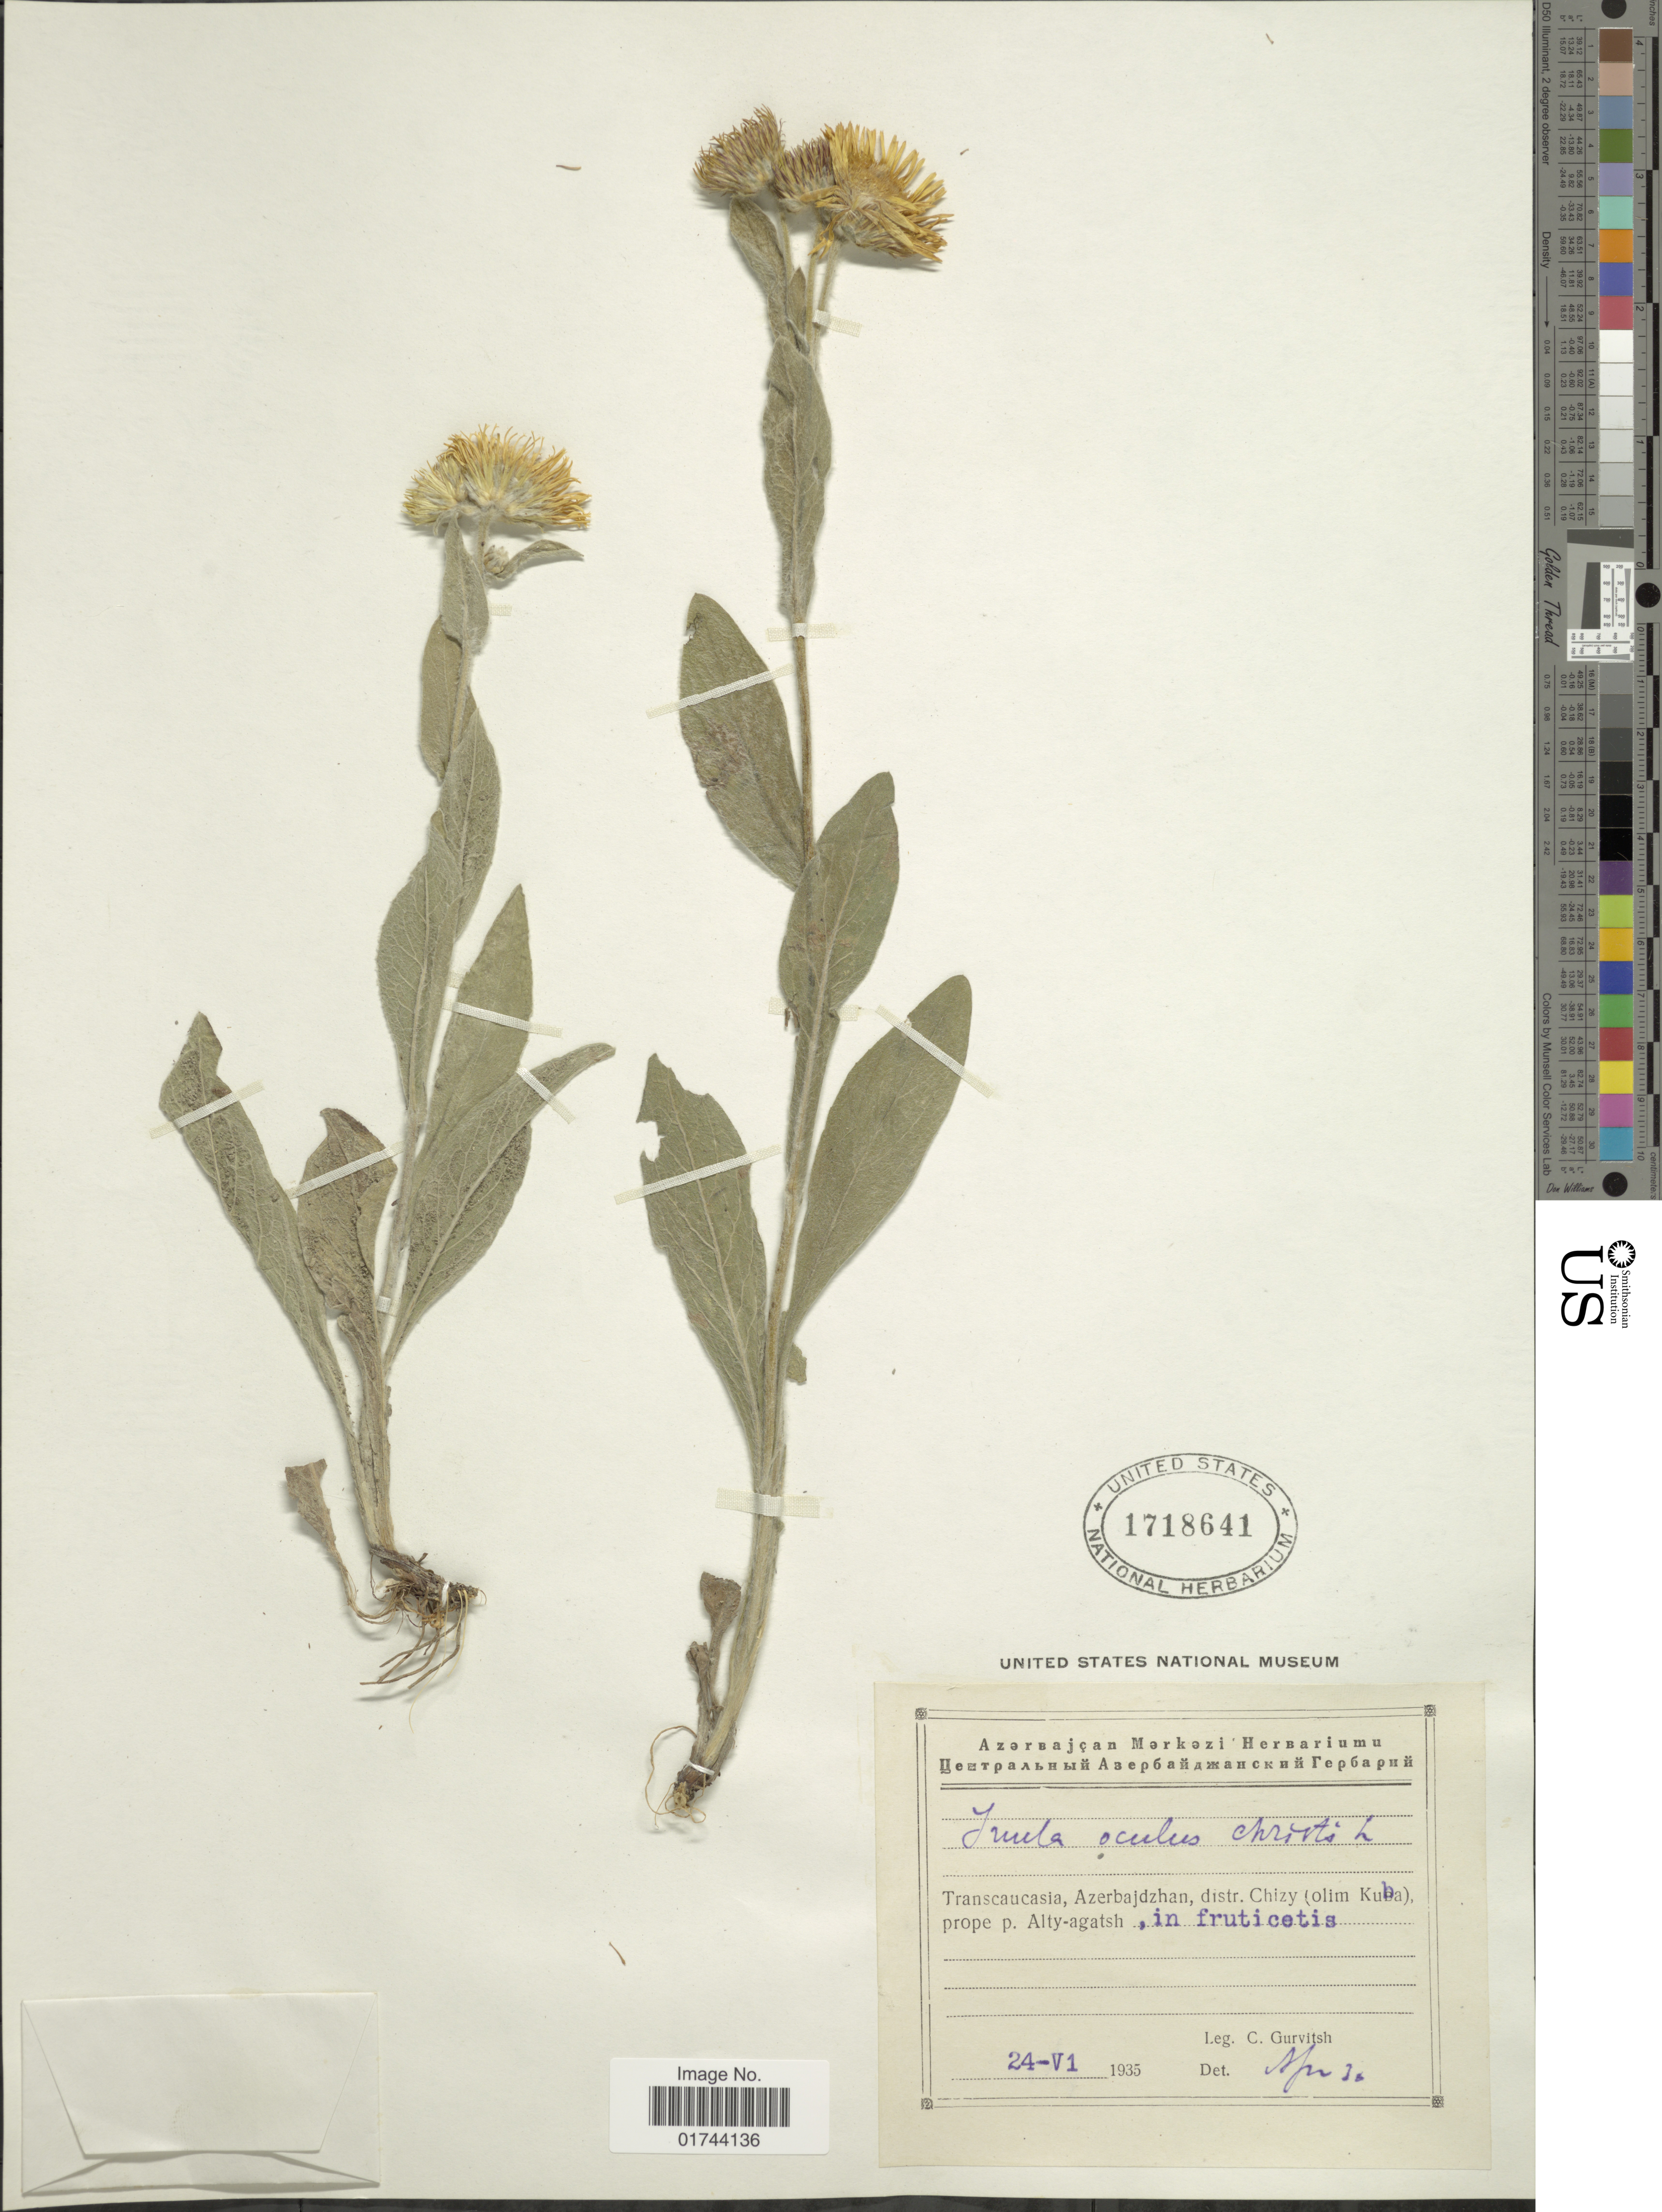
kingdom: Plantae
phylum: Tracheophyta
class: Magnoliopsida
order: Asterales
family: Asteraceae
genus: Inula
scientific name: Inula oculus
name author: Schrank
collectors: C. Gurvitsh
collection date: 1935-06-24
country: Azerbaijan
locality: Transcaucasia, Azerbajdzhan, distr. Chizy (olim Kuba) prope p. Alty-agatsh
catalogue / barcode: US 1718641